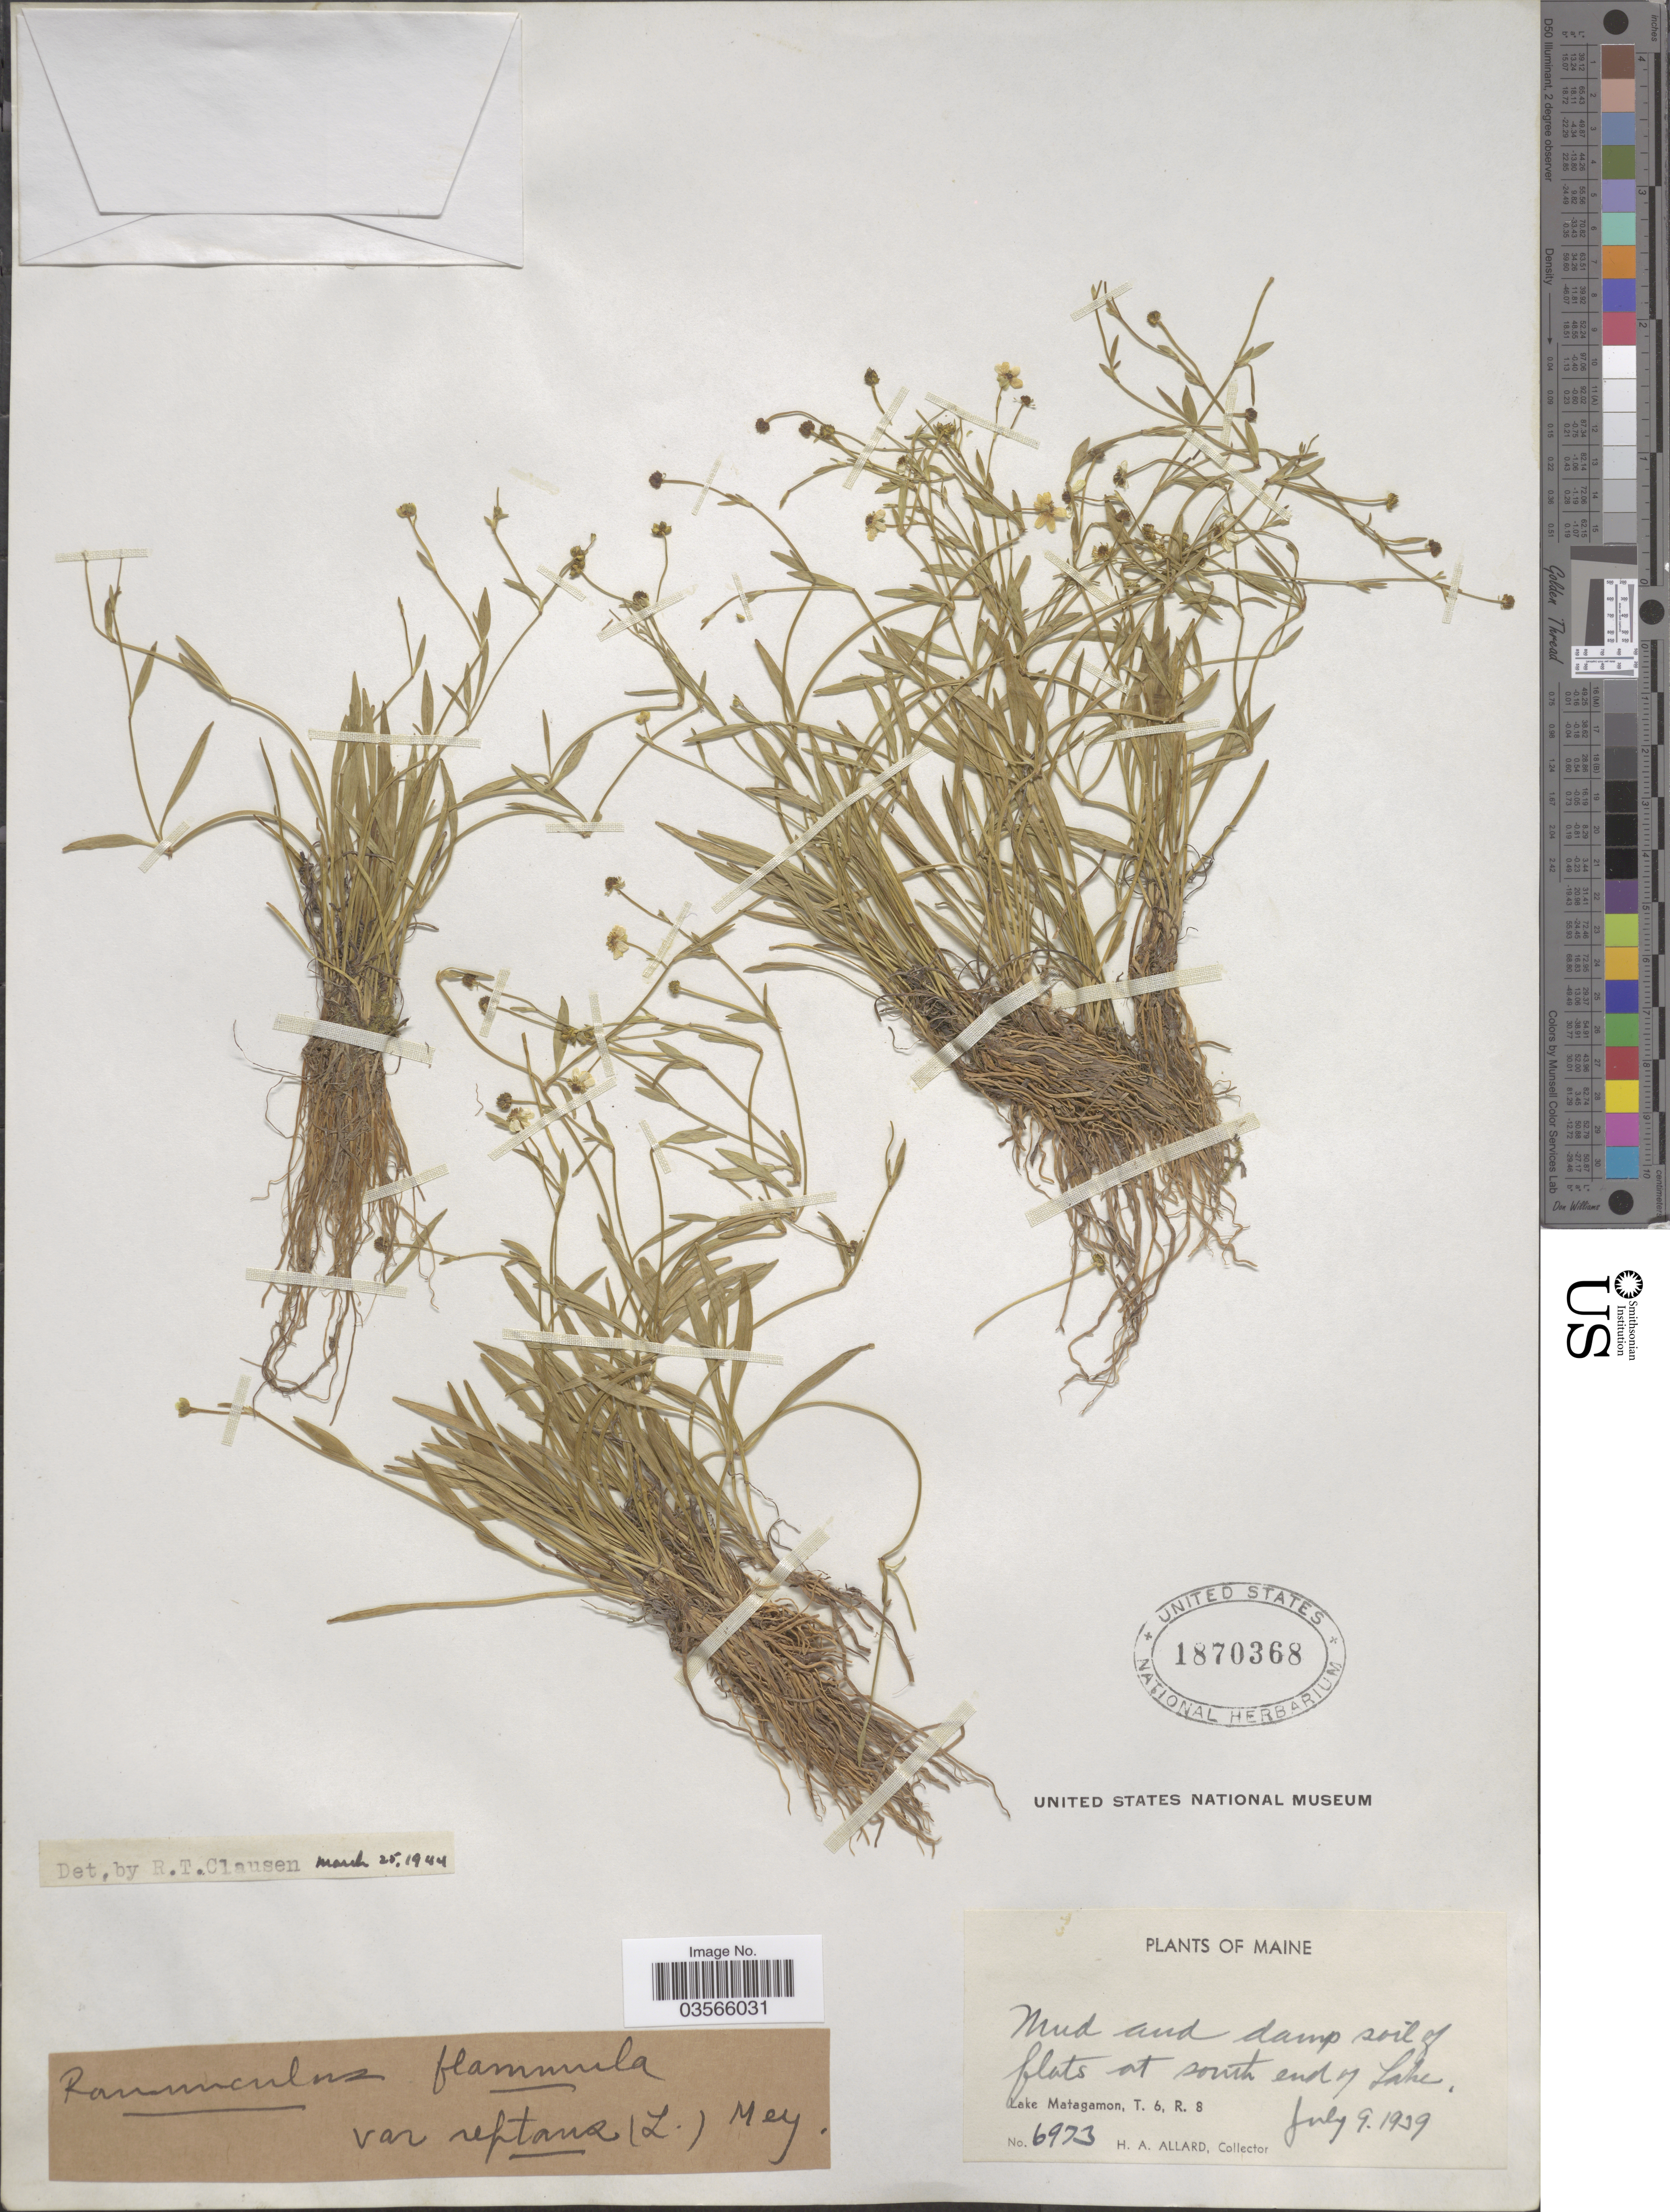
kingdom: Plantae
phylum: Tracheophyta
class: Magnoliopsida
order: Ranunculales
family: Ranunculaceae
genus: Ranunculus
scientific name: Ranunculus flammula var. filiformis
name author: (Michx.) Hook.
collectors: H. A. Allard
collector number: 6973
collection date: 1939-07-09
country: United States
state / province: Maine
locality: Flats at south end of Lake. Lake Matagamon, T. 6, R. 8.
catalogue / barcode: US 1870368